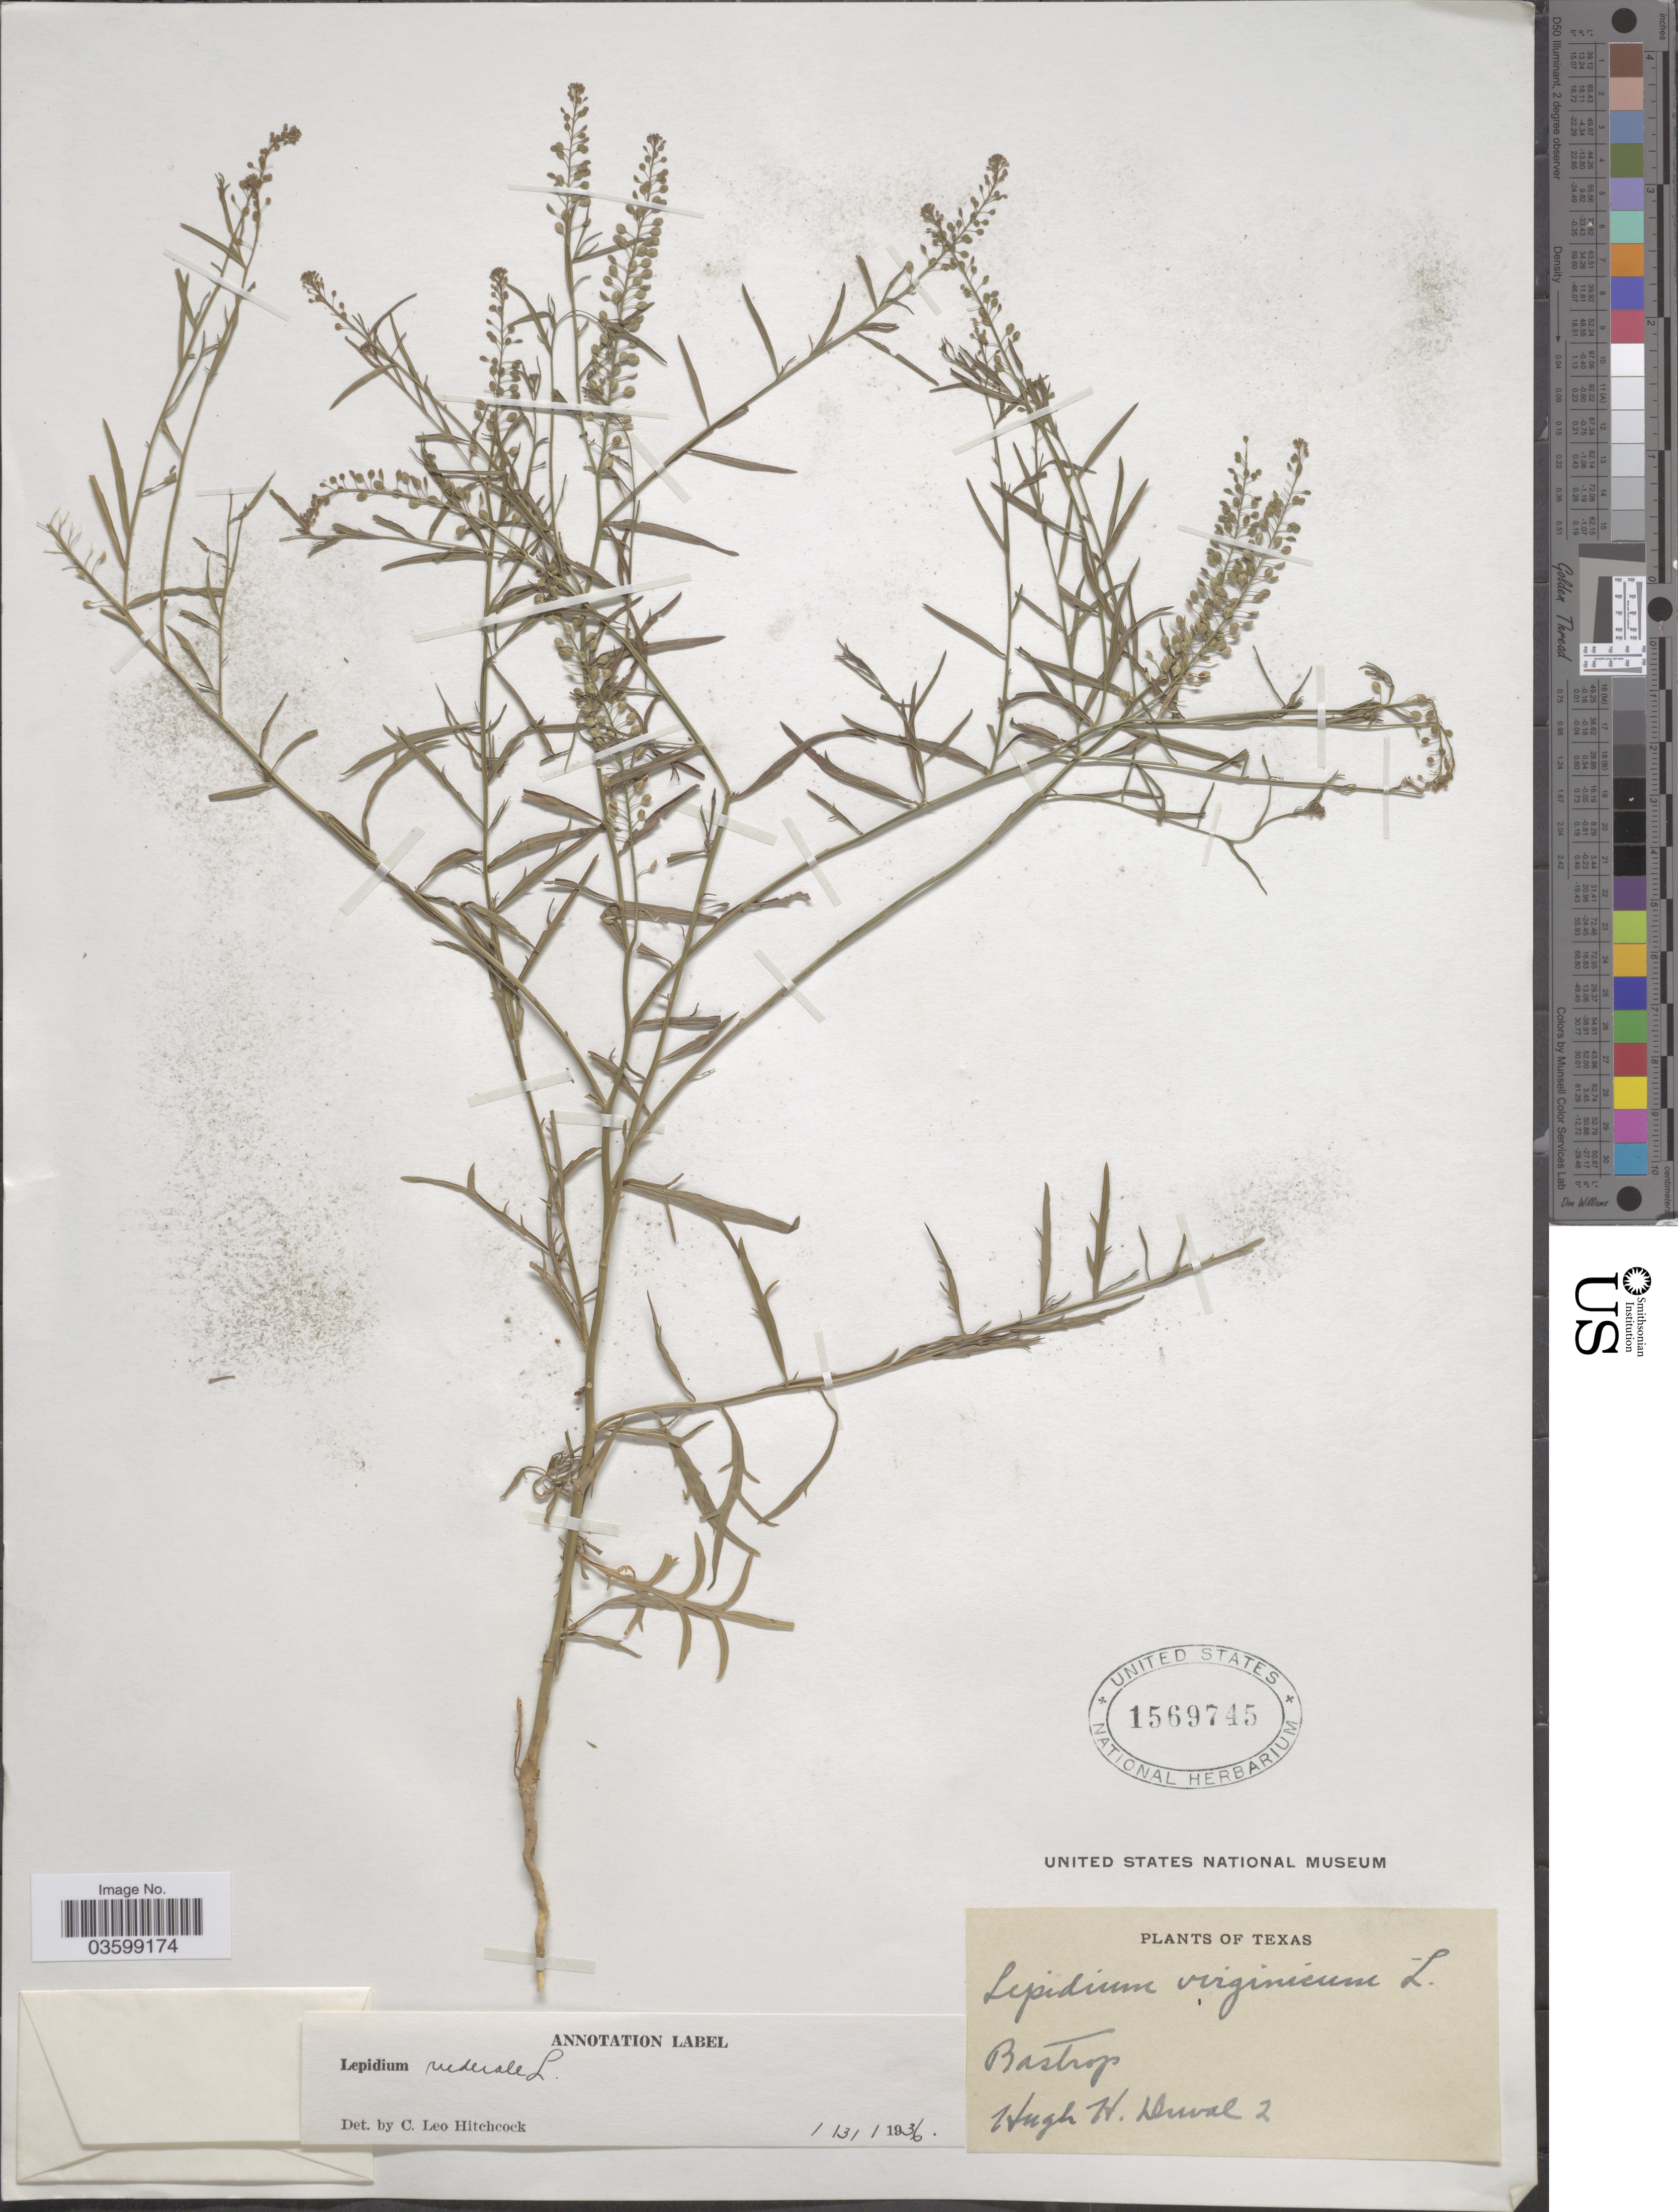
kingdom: Plantae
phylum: Tracheophyta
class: Magnoliopsida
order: Brassicales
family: Brassicaceae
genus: Lepidium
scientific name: Lepidium ruderale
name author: Burm. f.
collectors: H. Duval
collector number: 2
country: United States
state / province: Texas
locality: Bastrop.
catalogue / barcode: US 1569745